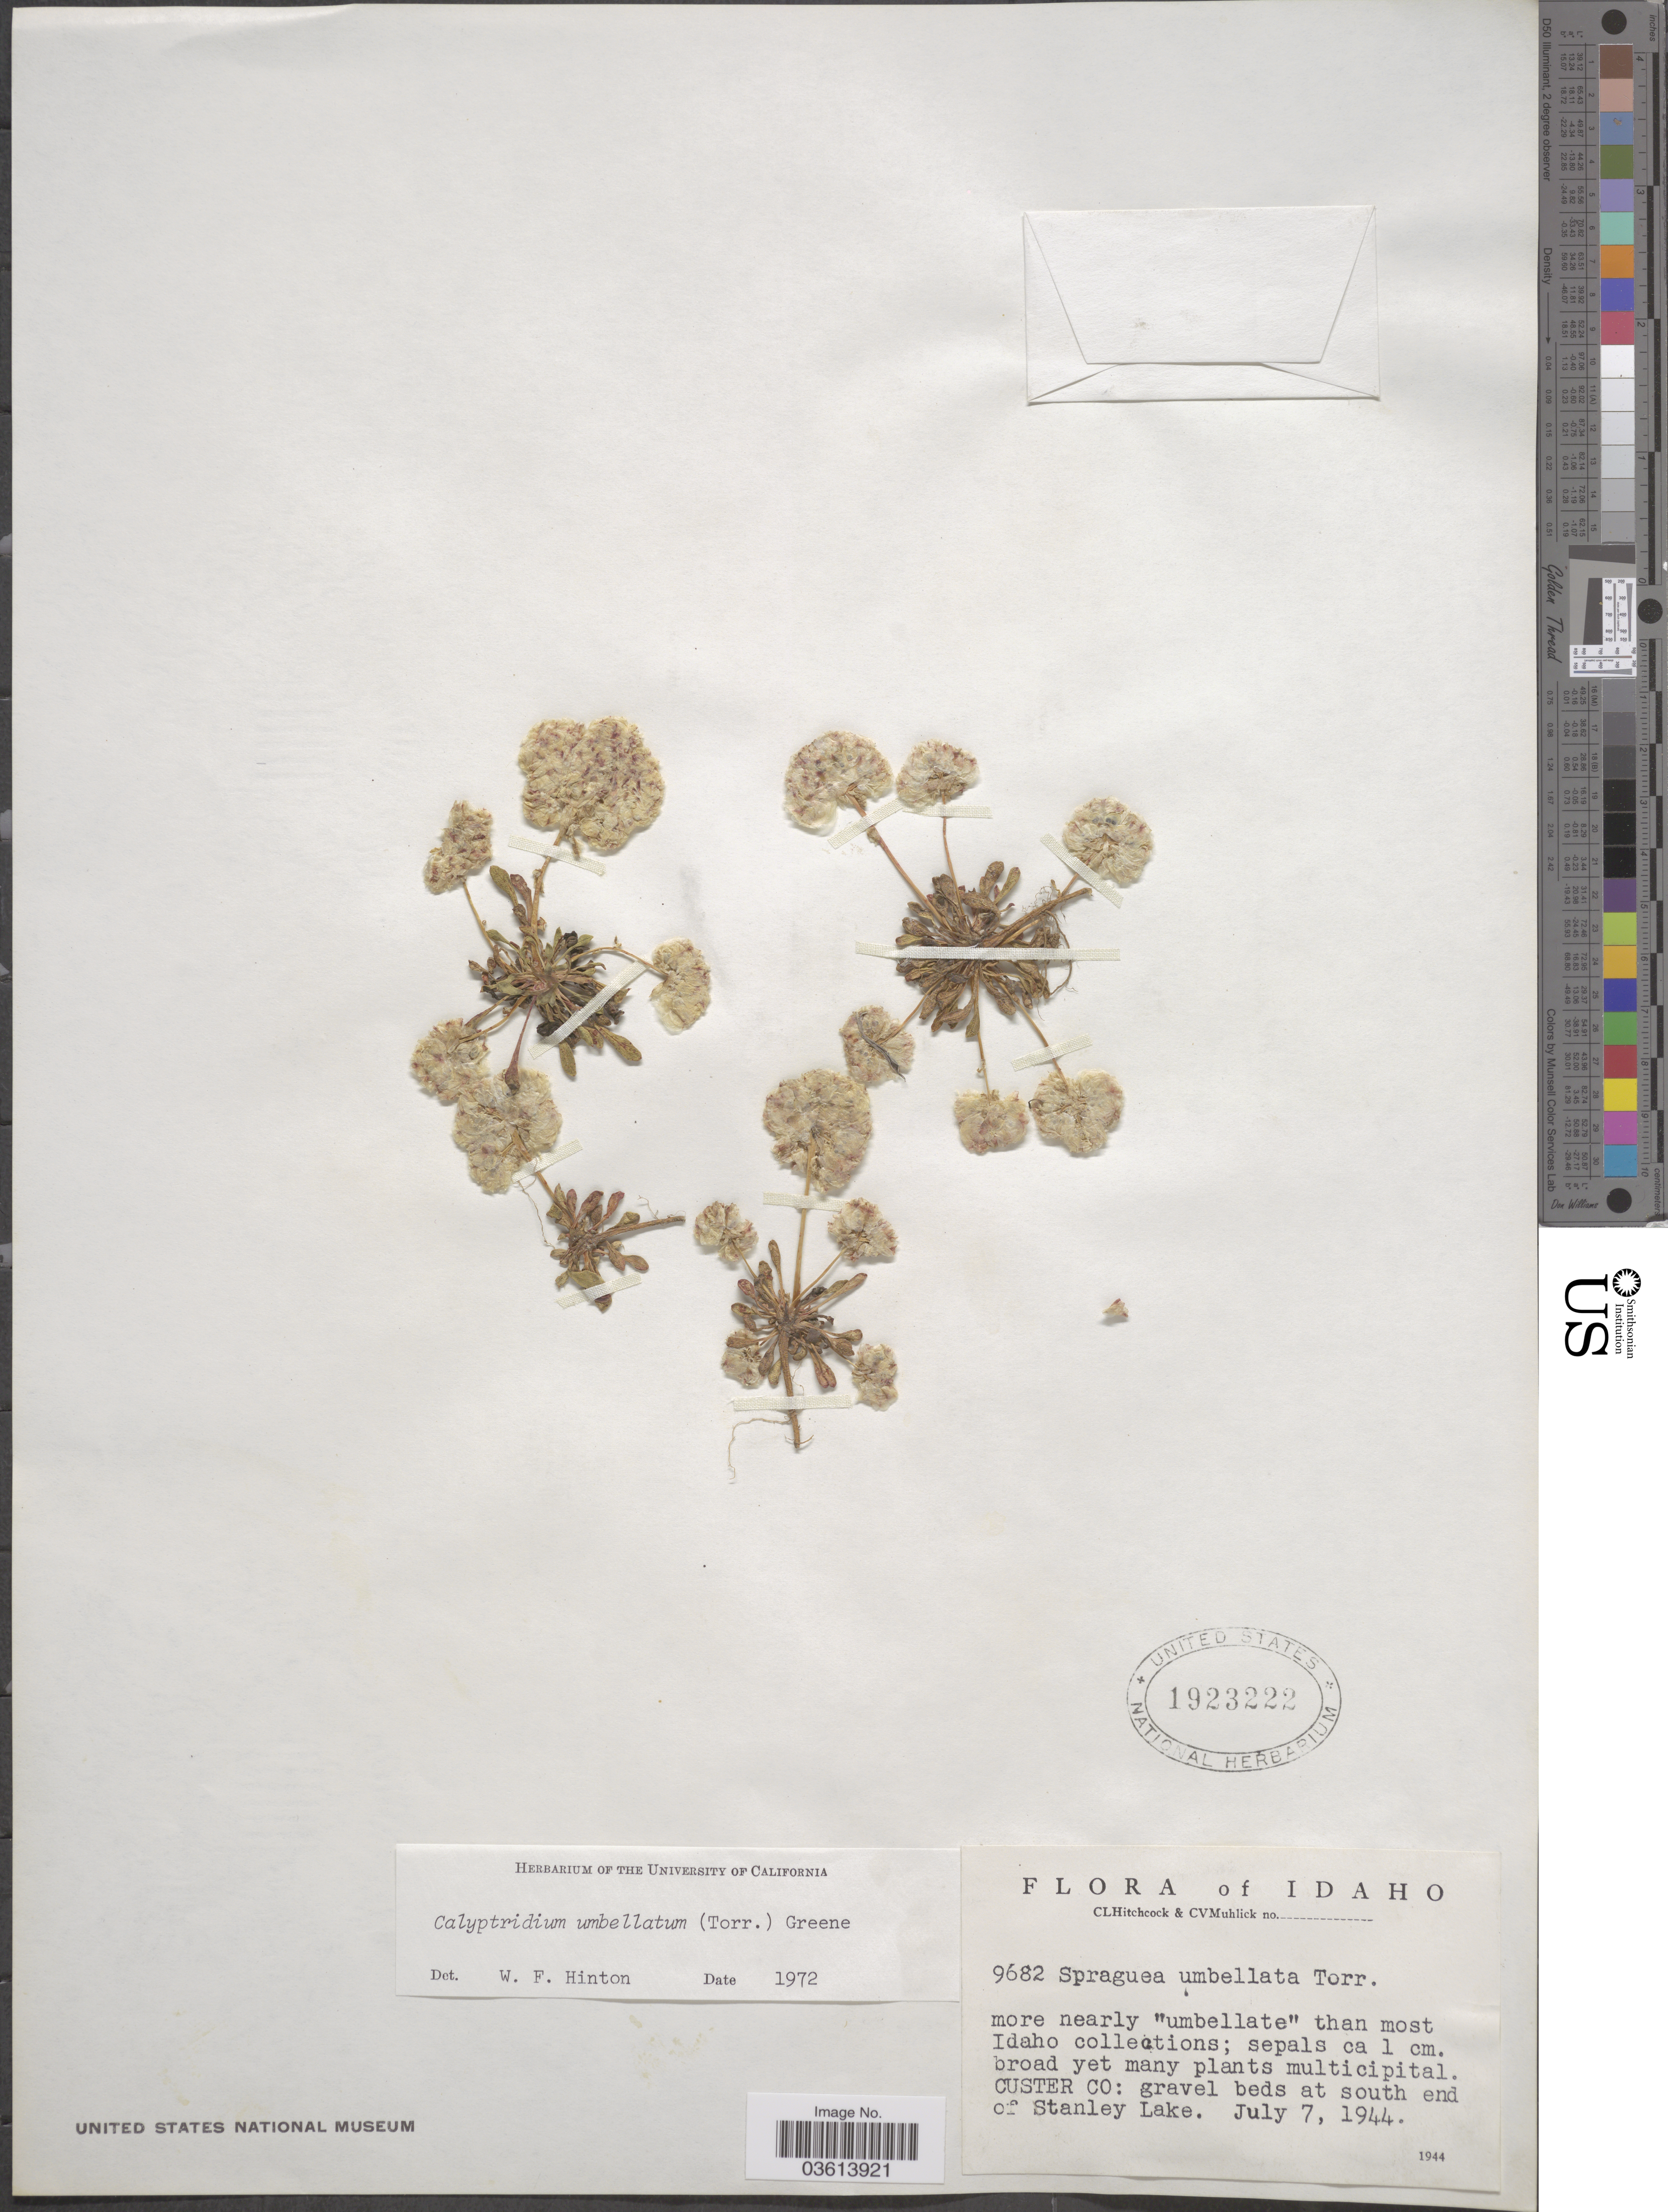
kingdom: Plantae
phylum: Tracheophyta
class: Magnoliopsida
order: Caryophyllales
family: Montiaceae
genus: Calyptridium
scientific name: Calyptridium umbellatum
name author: (Torr.) Greene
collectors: C. L. Hitchcock & C. V. Muhlick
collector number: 9682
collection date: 1944-07-07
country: United States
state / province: Idaho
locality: Custer Co: gravel beds at south end of Stanley Lake.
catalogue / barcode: US 1923222